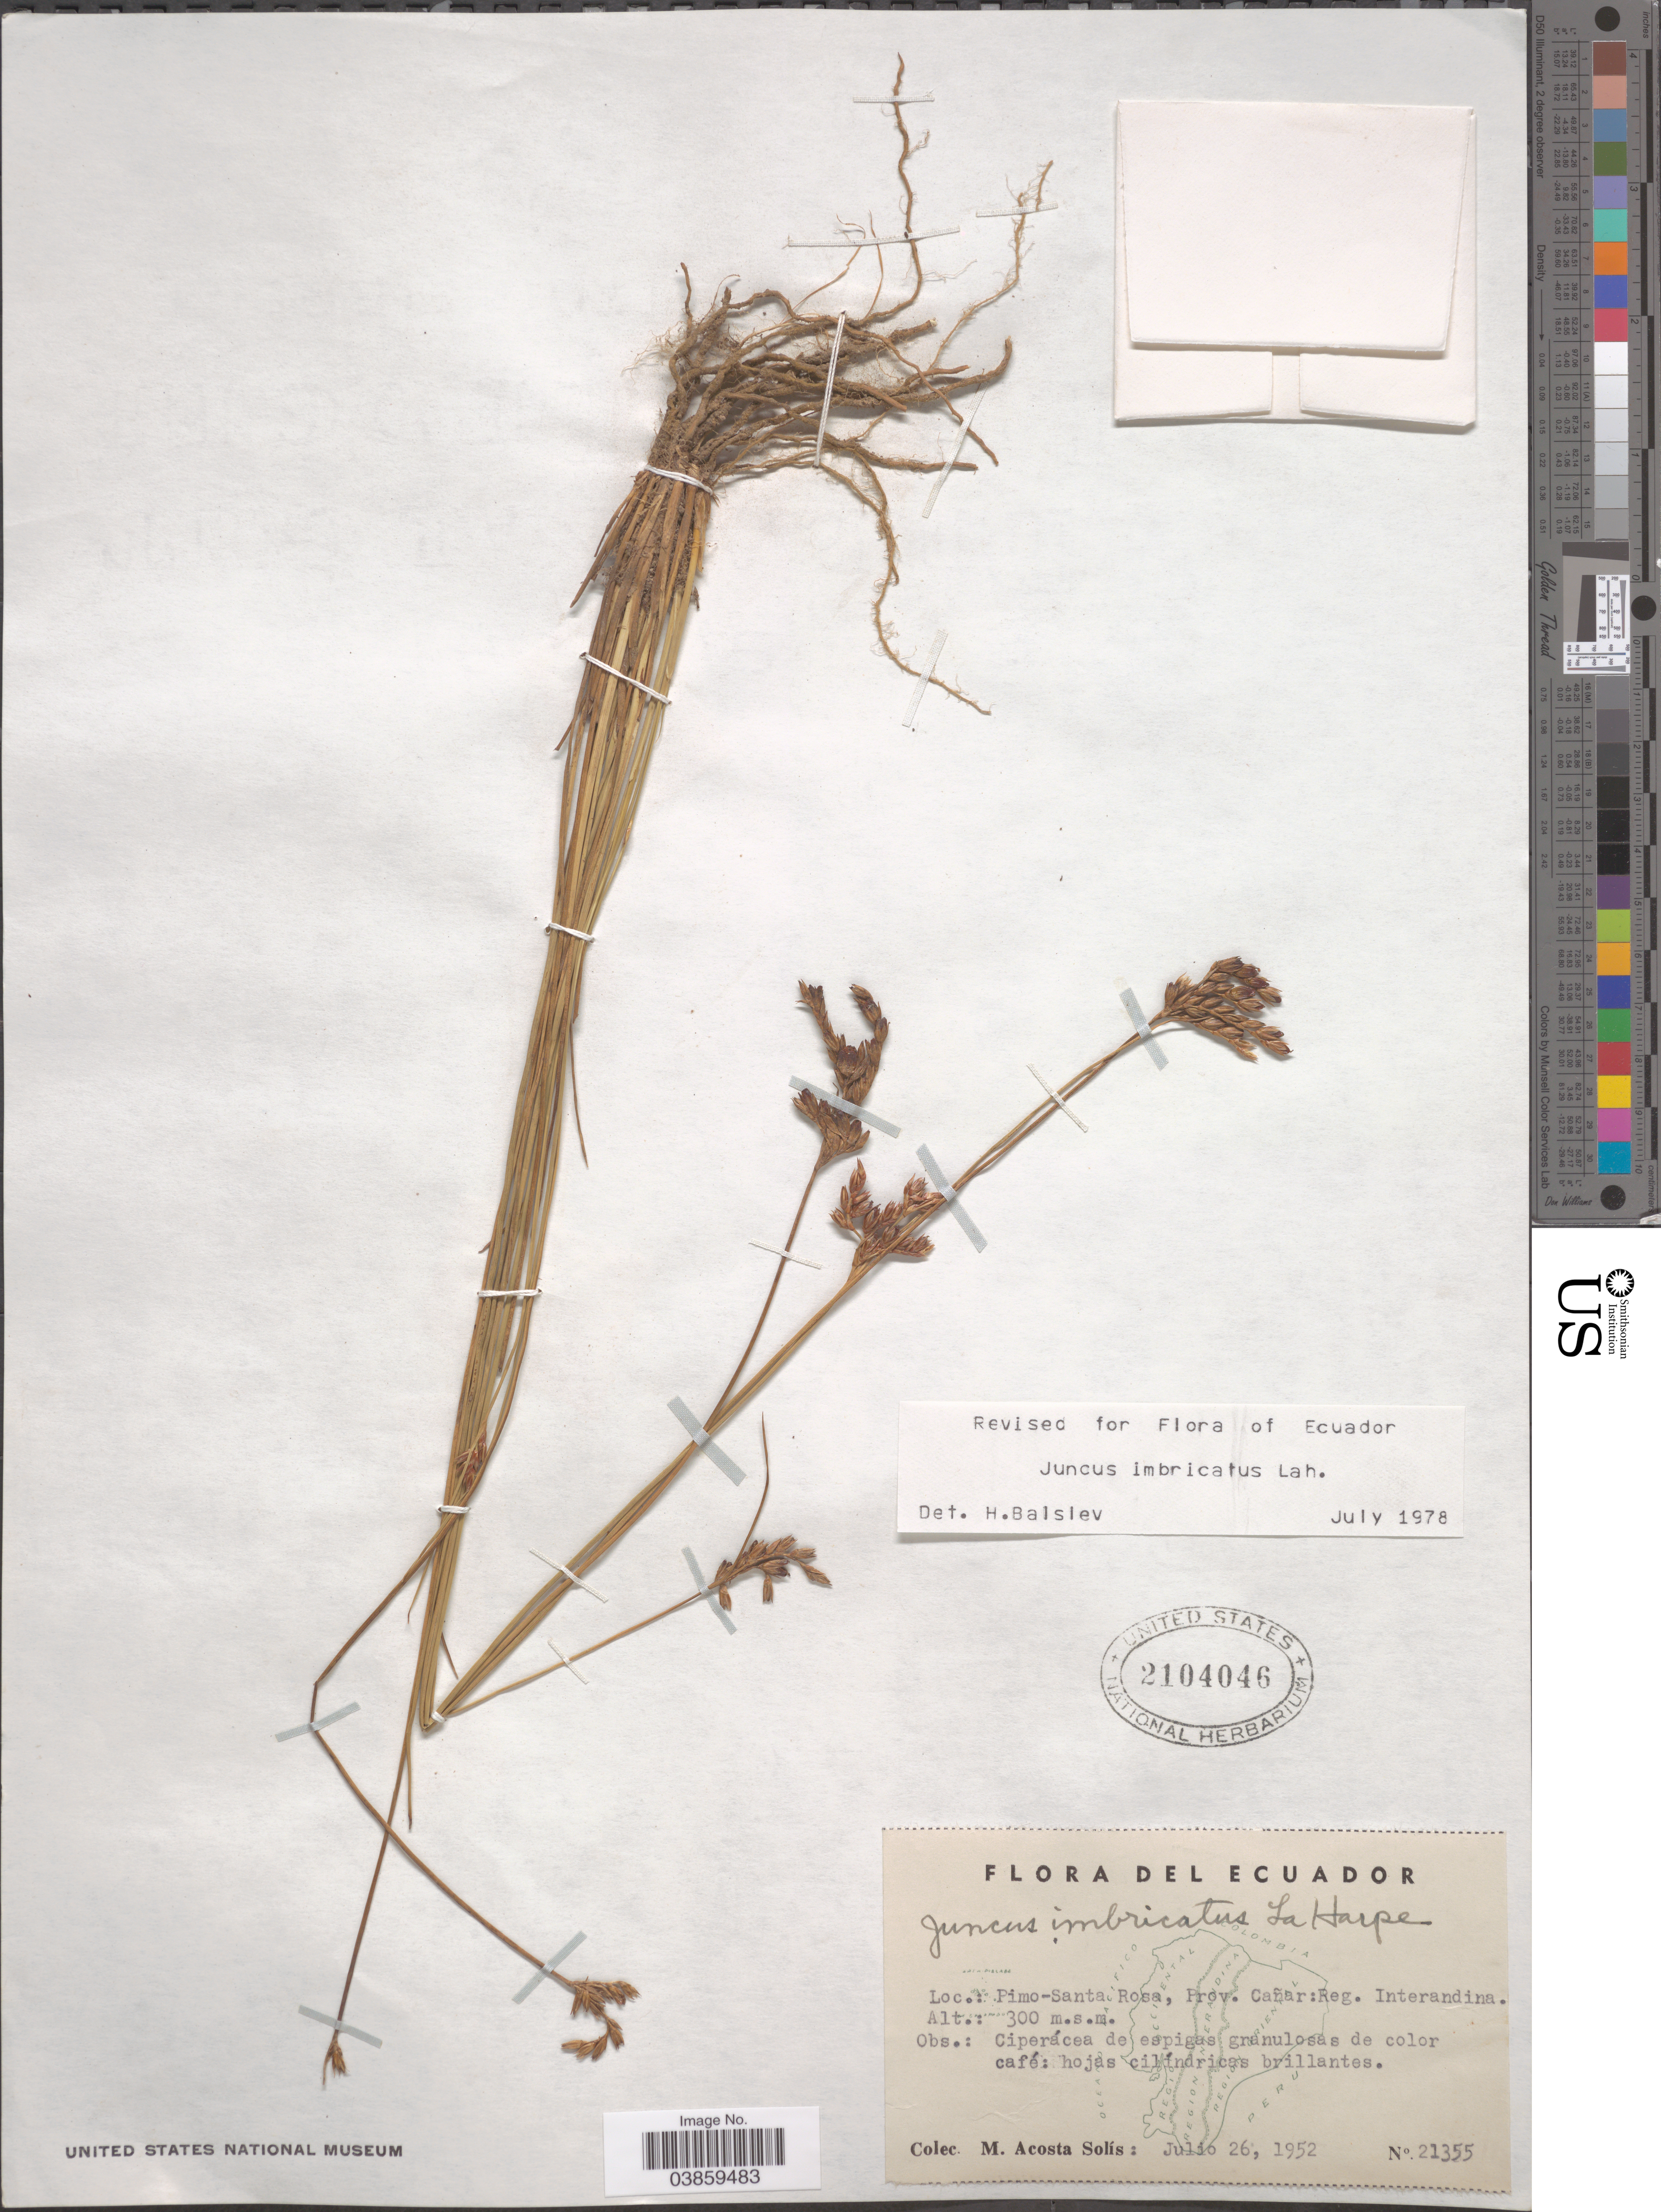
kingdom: Plantae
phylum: Tracheophyta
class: Liliopsida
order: Poales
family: Juncaceae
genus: Juncus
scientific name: Juncus imbricatus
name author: Laharpe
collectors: M. Acosta Solis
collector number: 21355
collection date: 1952-07-26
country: Ecuador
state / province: Cañar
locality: Pimo-Santa Rosa, Reg. Interandina.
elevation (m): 300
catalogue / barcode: US 2104046